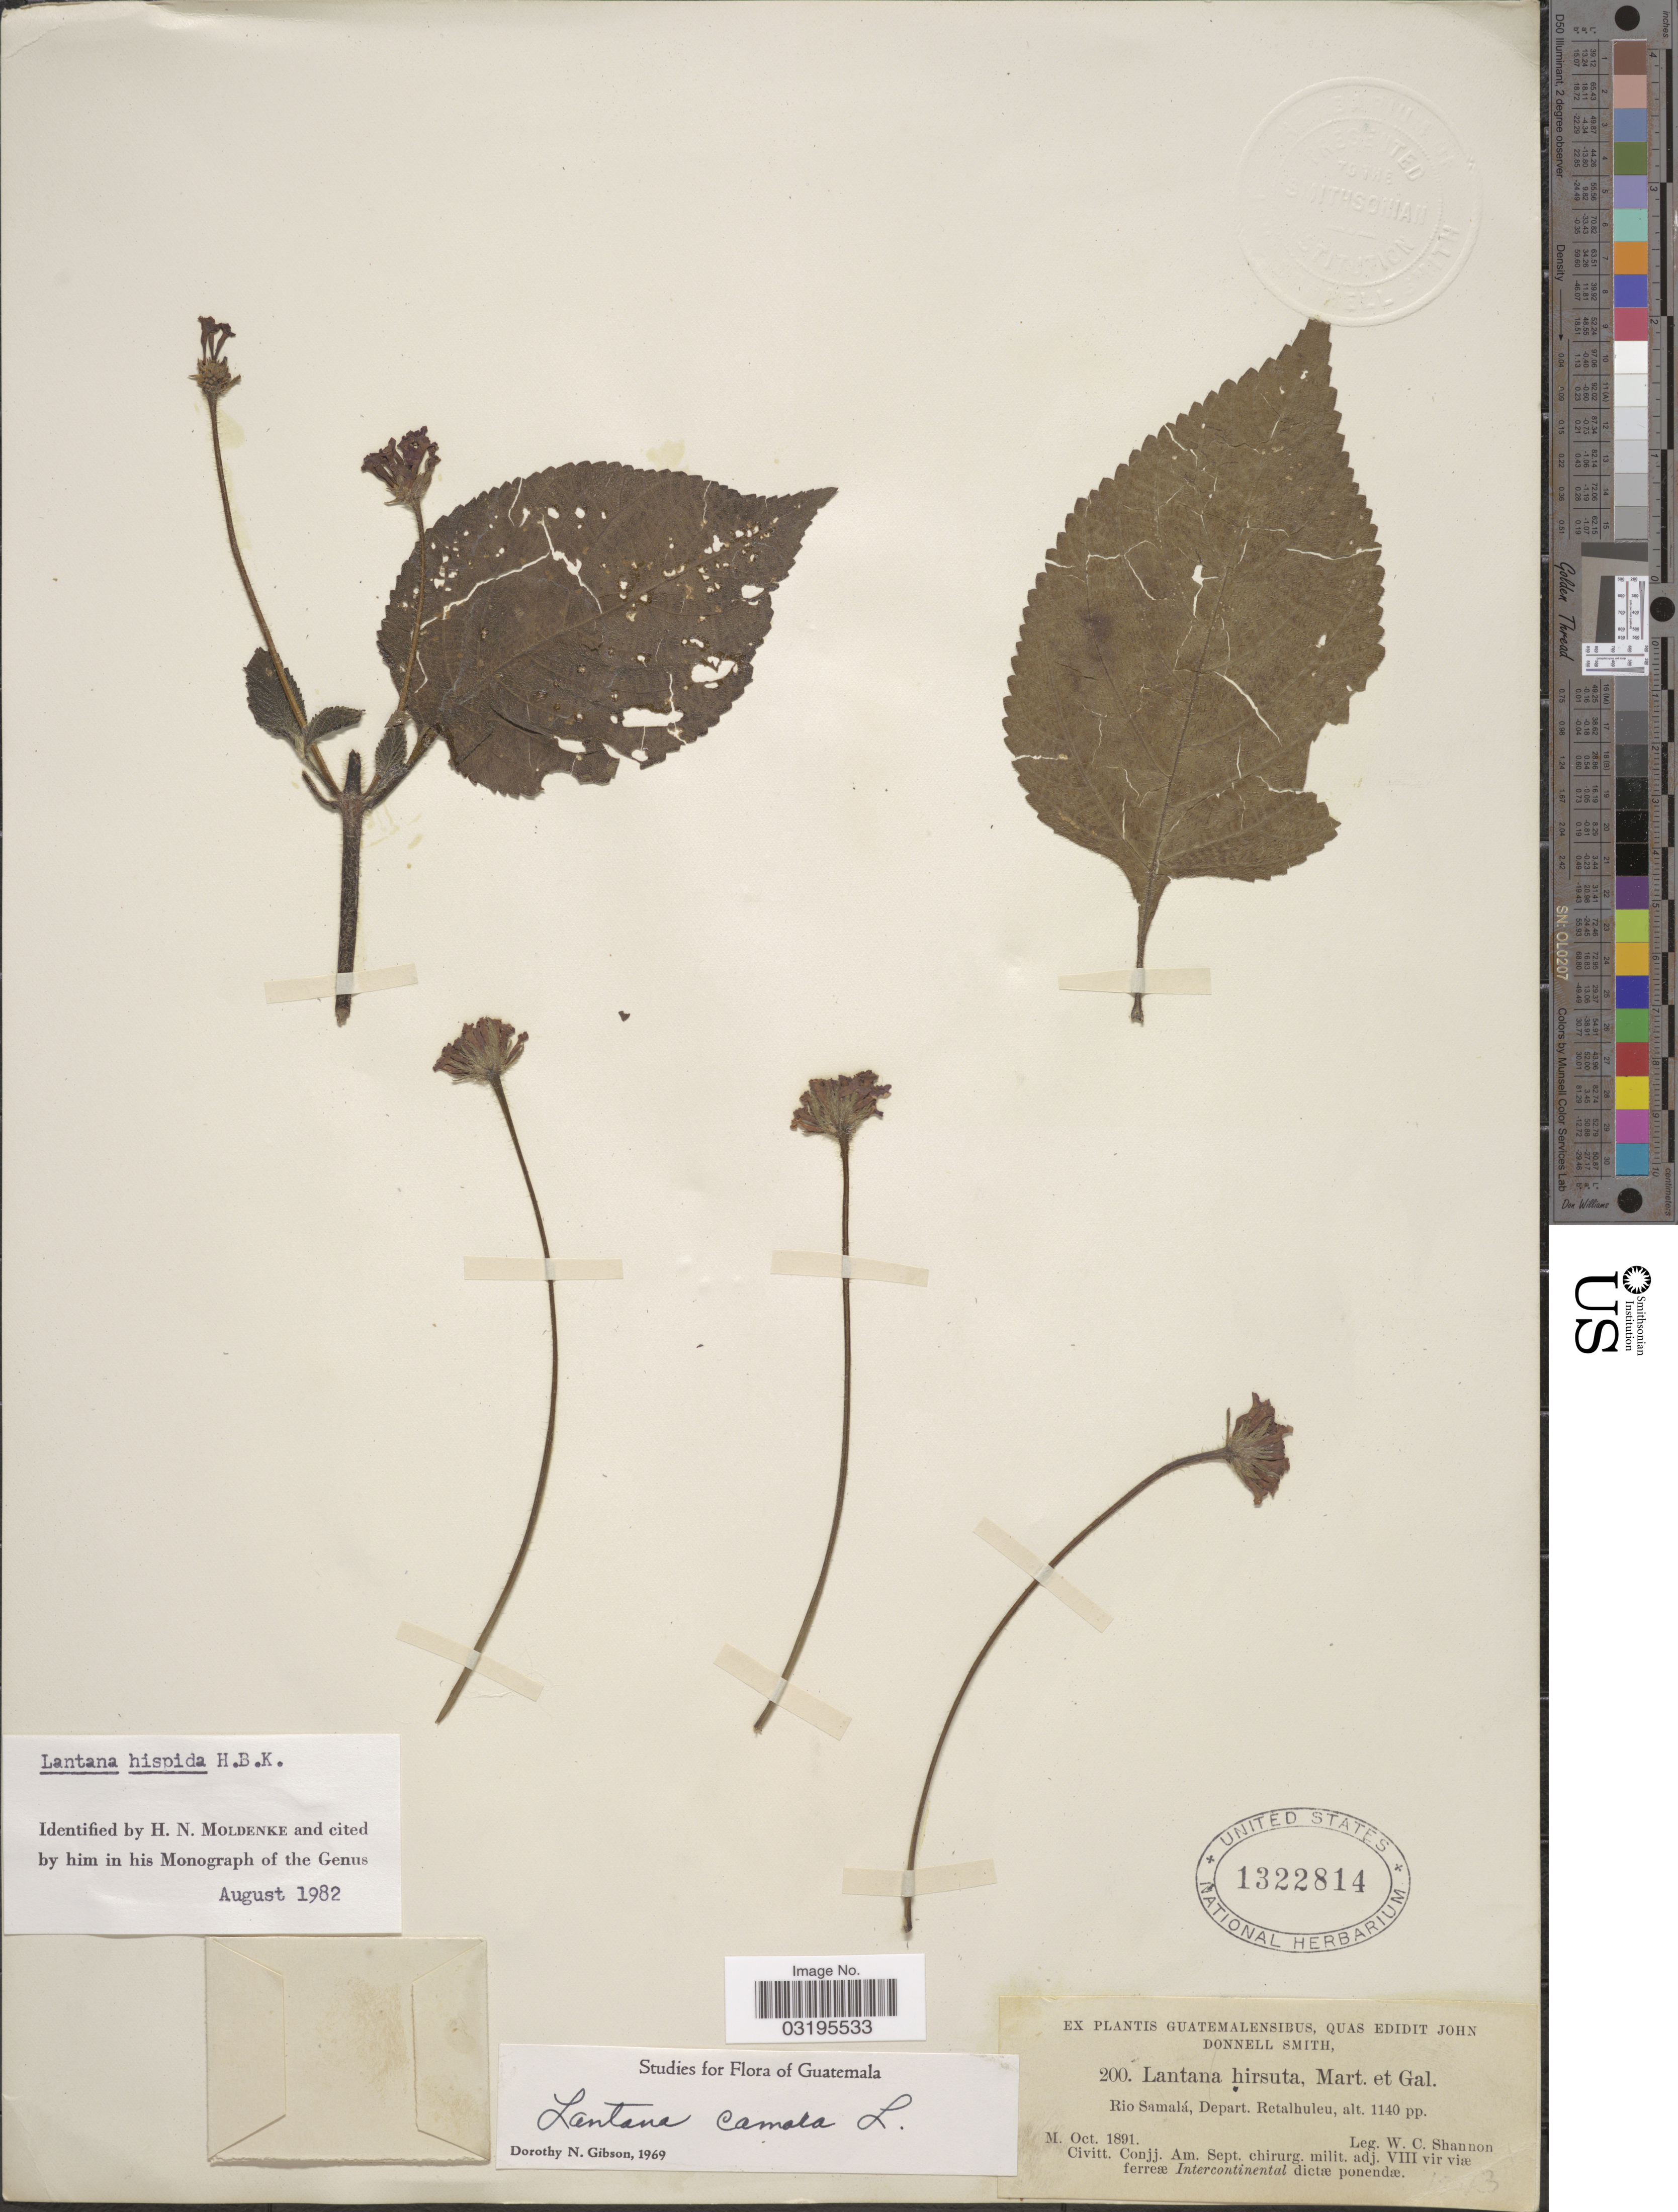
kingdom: Plantae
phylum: Tracheophyta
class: Magnoliopsida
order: Lamiales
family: Verbenaceae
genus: Lantana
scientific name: Lantana hispida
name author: Kunth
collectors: W. C. Shannon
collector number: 200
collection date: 1891-10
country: Guatemala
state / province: Retalhuleu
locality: Rio Samalá, Depart. Retalhuleu.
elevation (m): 347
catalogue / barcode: US 1322814